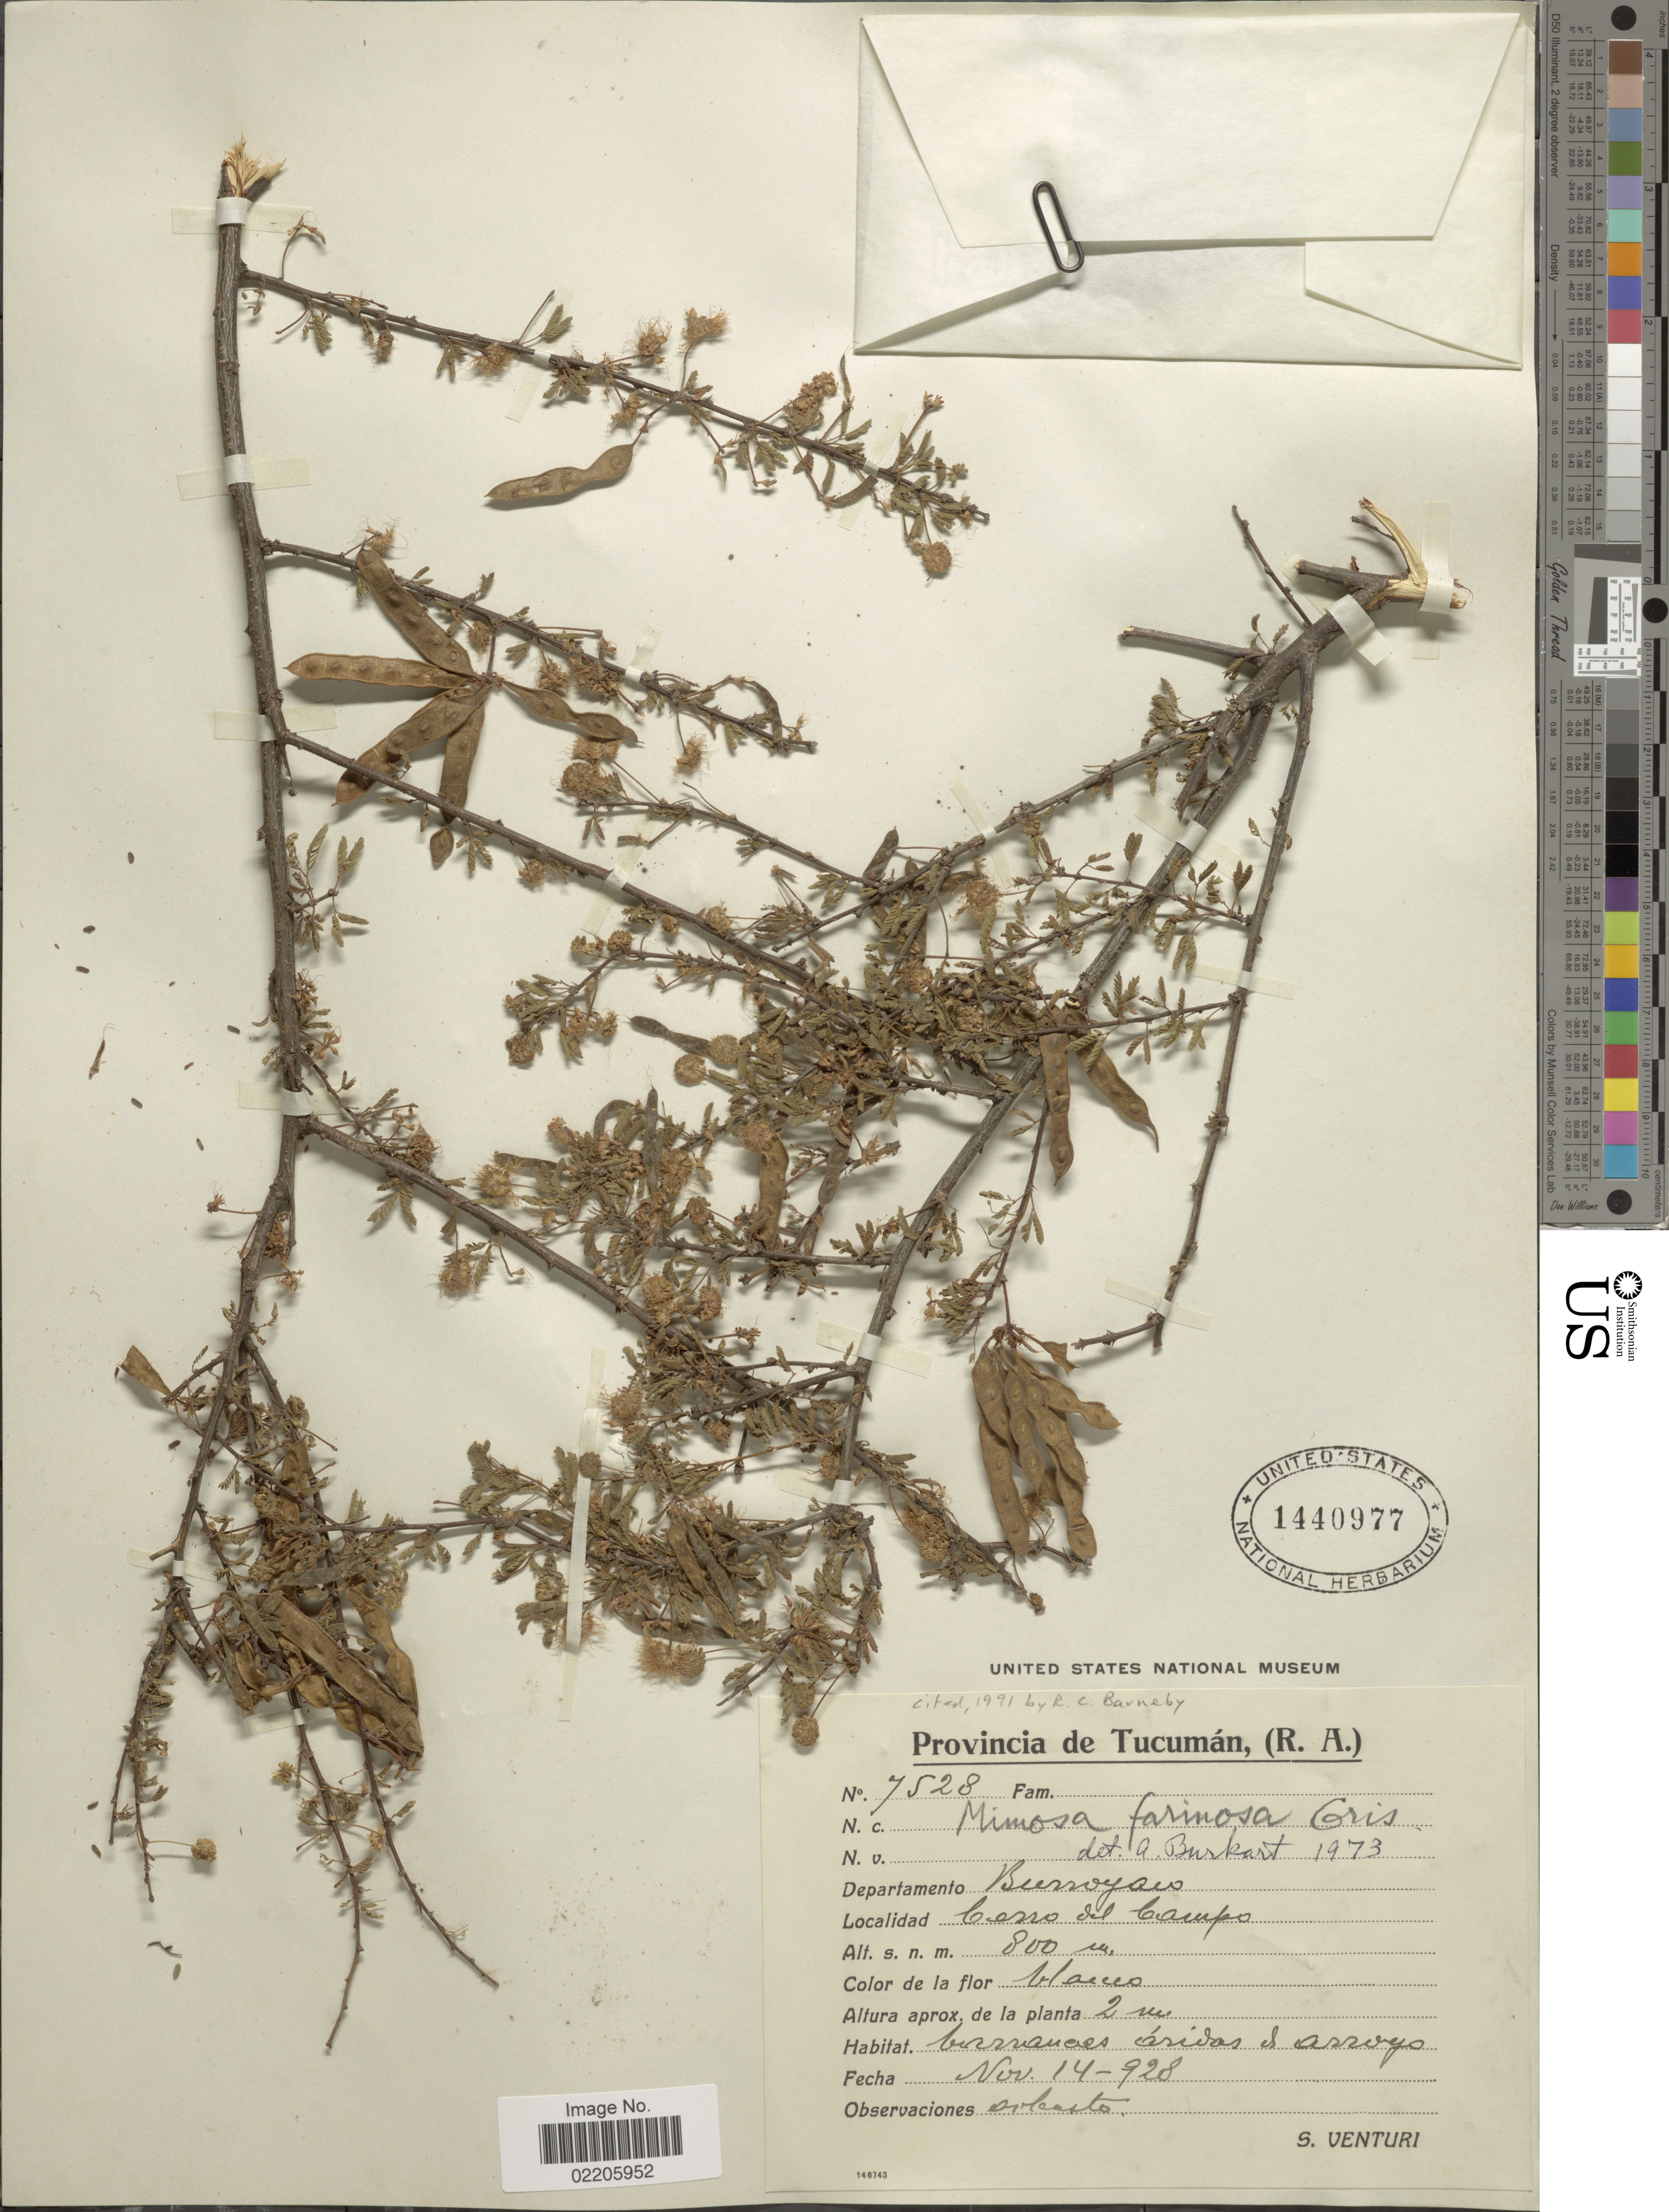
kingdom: Plantae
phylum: Tracheophyta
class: Magnoliopsida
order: Fabales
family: Fabaceae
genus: Mimosa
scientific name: Mimosa farinosa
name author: Griseb.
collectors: S. Venturi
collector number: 7528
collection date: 1928-11-14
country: Argentina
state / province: Tucuman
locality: Provincia de Tucuman, (R.A.). Departamento Burruyacu. Cerro del Campo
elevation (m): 800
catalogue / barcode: US 1440977